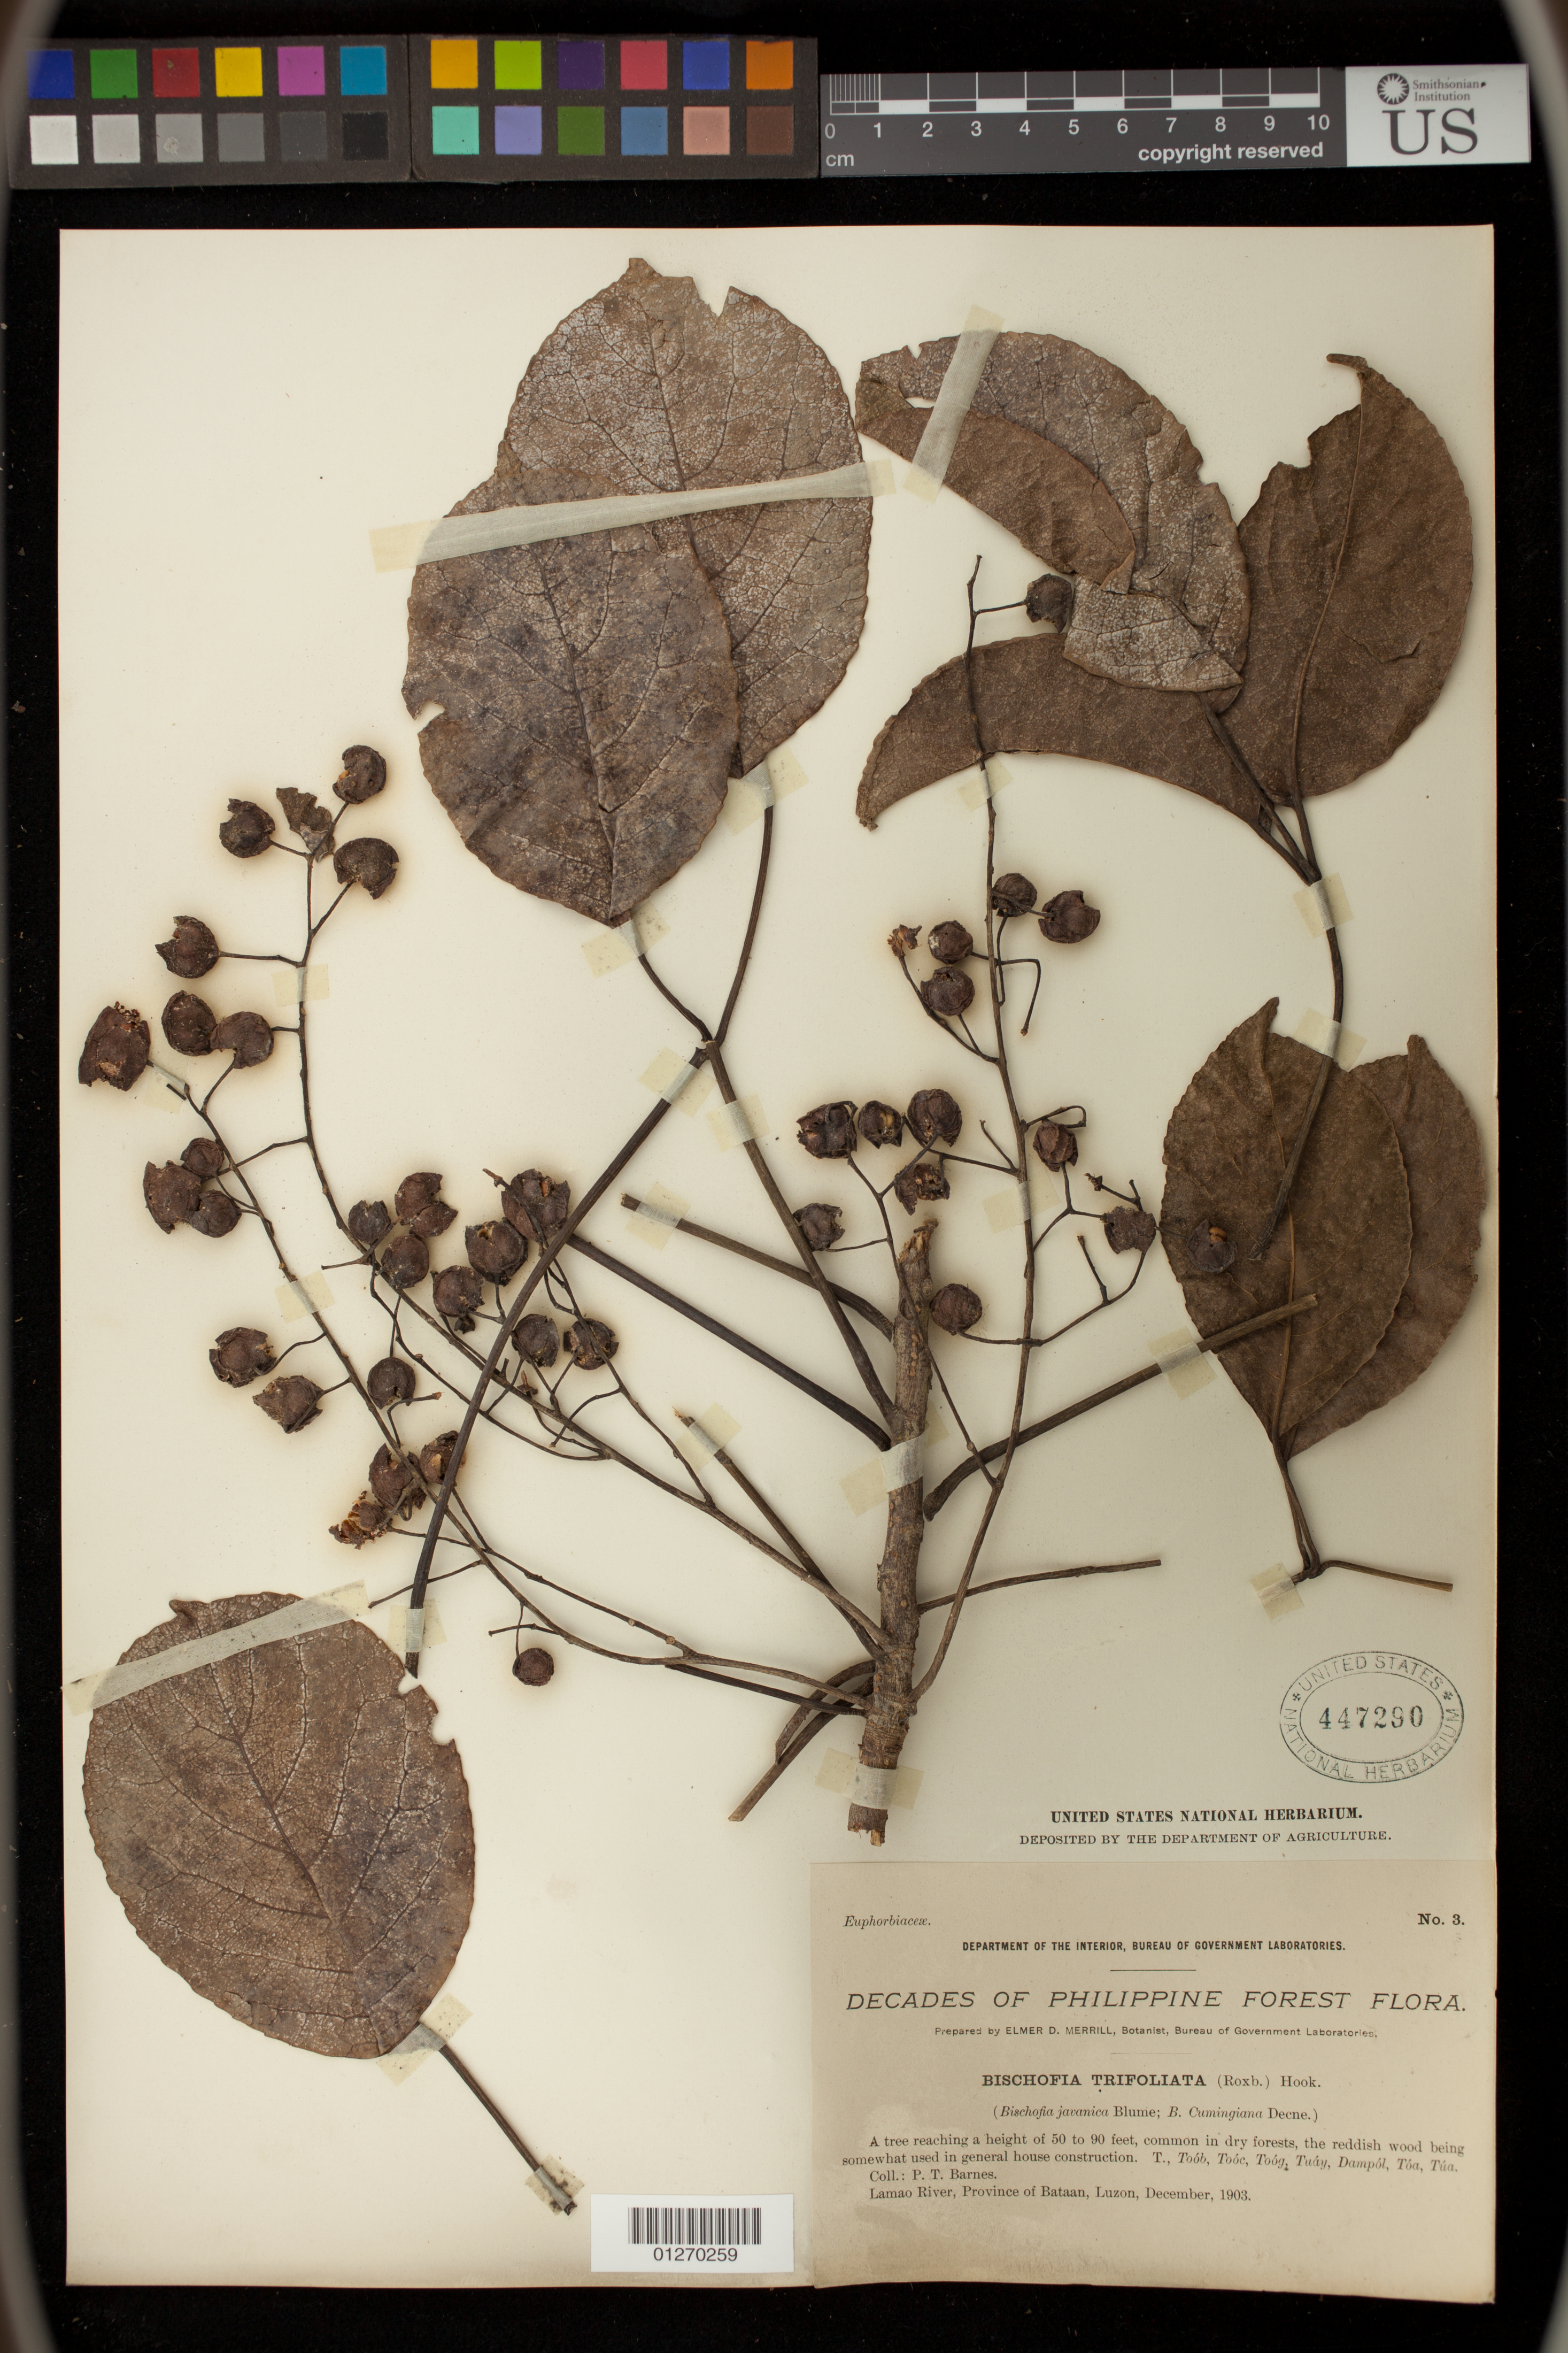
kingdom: Plantae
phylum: Tracheophyta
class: Magnoliopsida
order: Malpighiales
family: Phyllanthaceae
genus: Bischofia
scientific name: Bischofia javanica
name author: Blume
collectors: P. Barnes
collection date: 1903-12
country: Philippines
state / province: Central Luzon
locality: Lamao River, Province of Bataan, Luzon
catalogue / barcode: US 447290